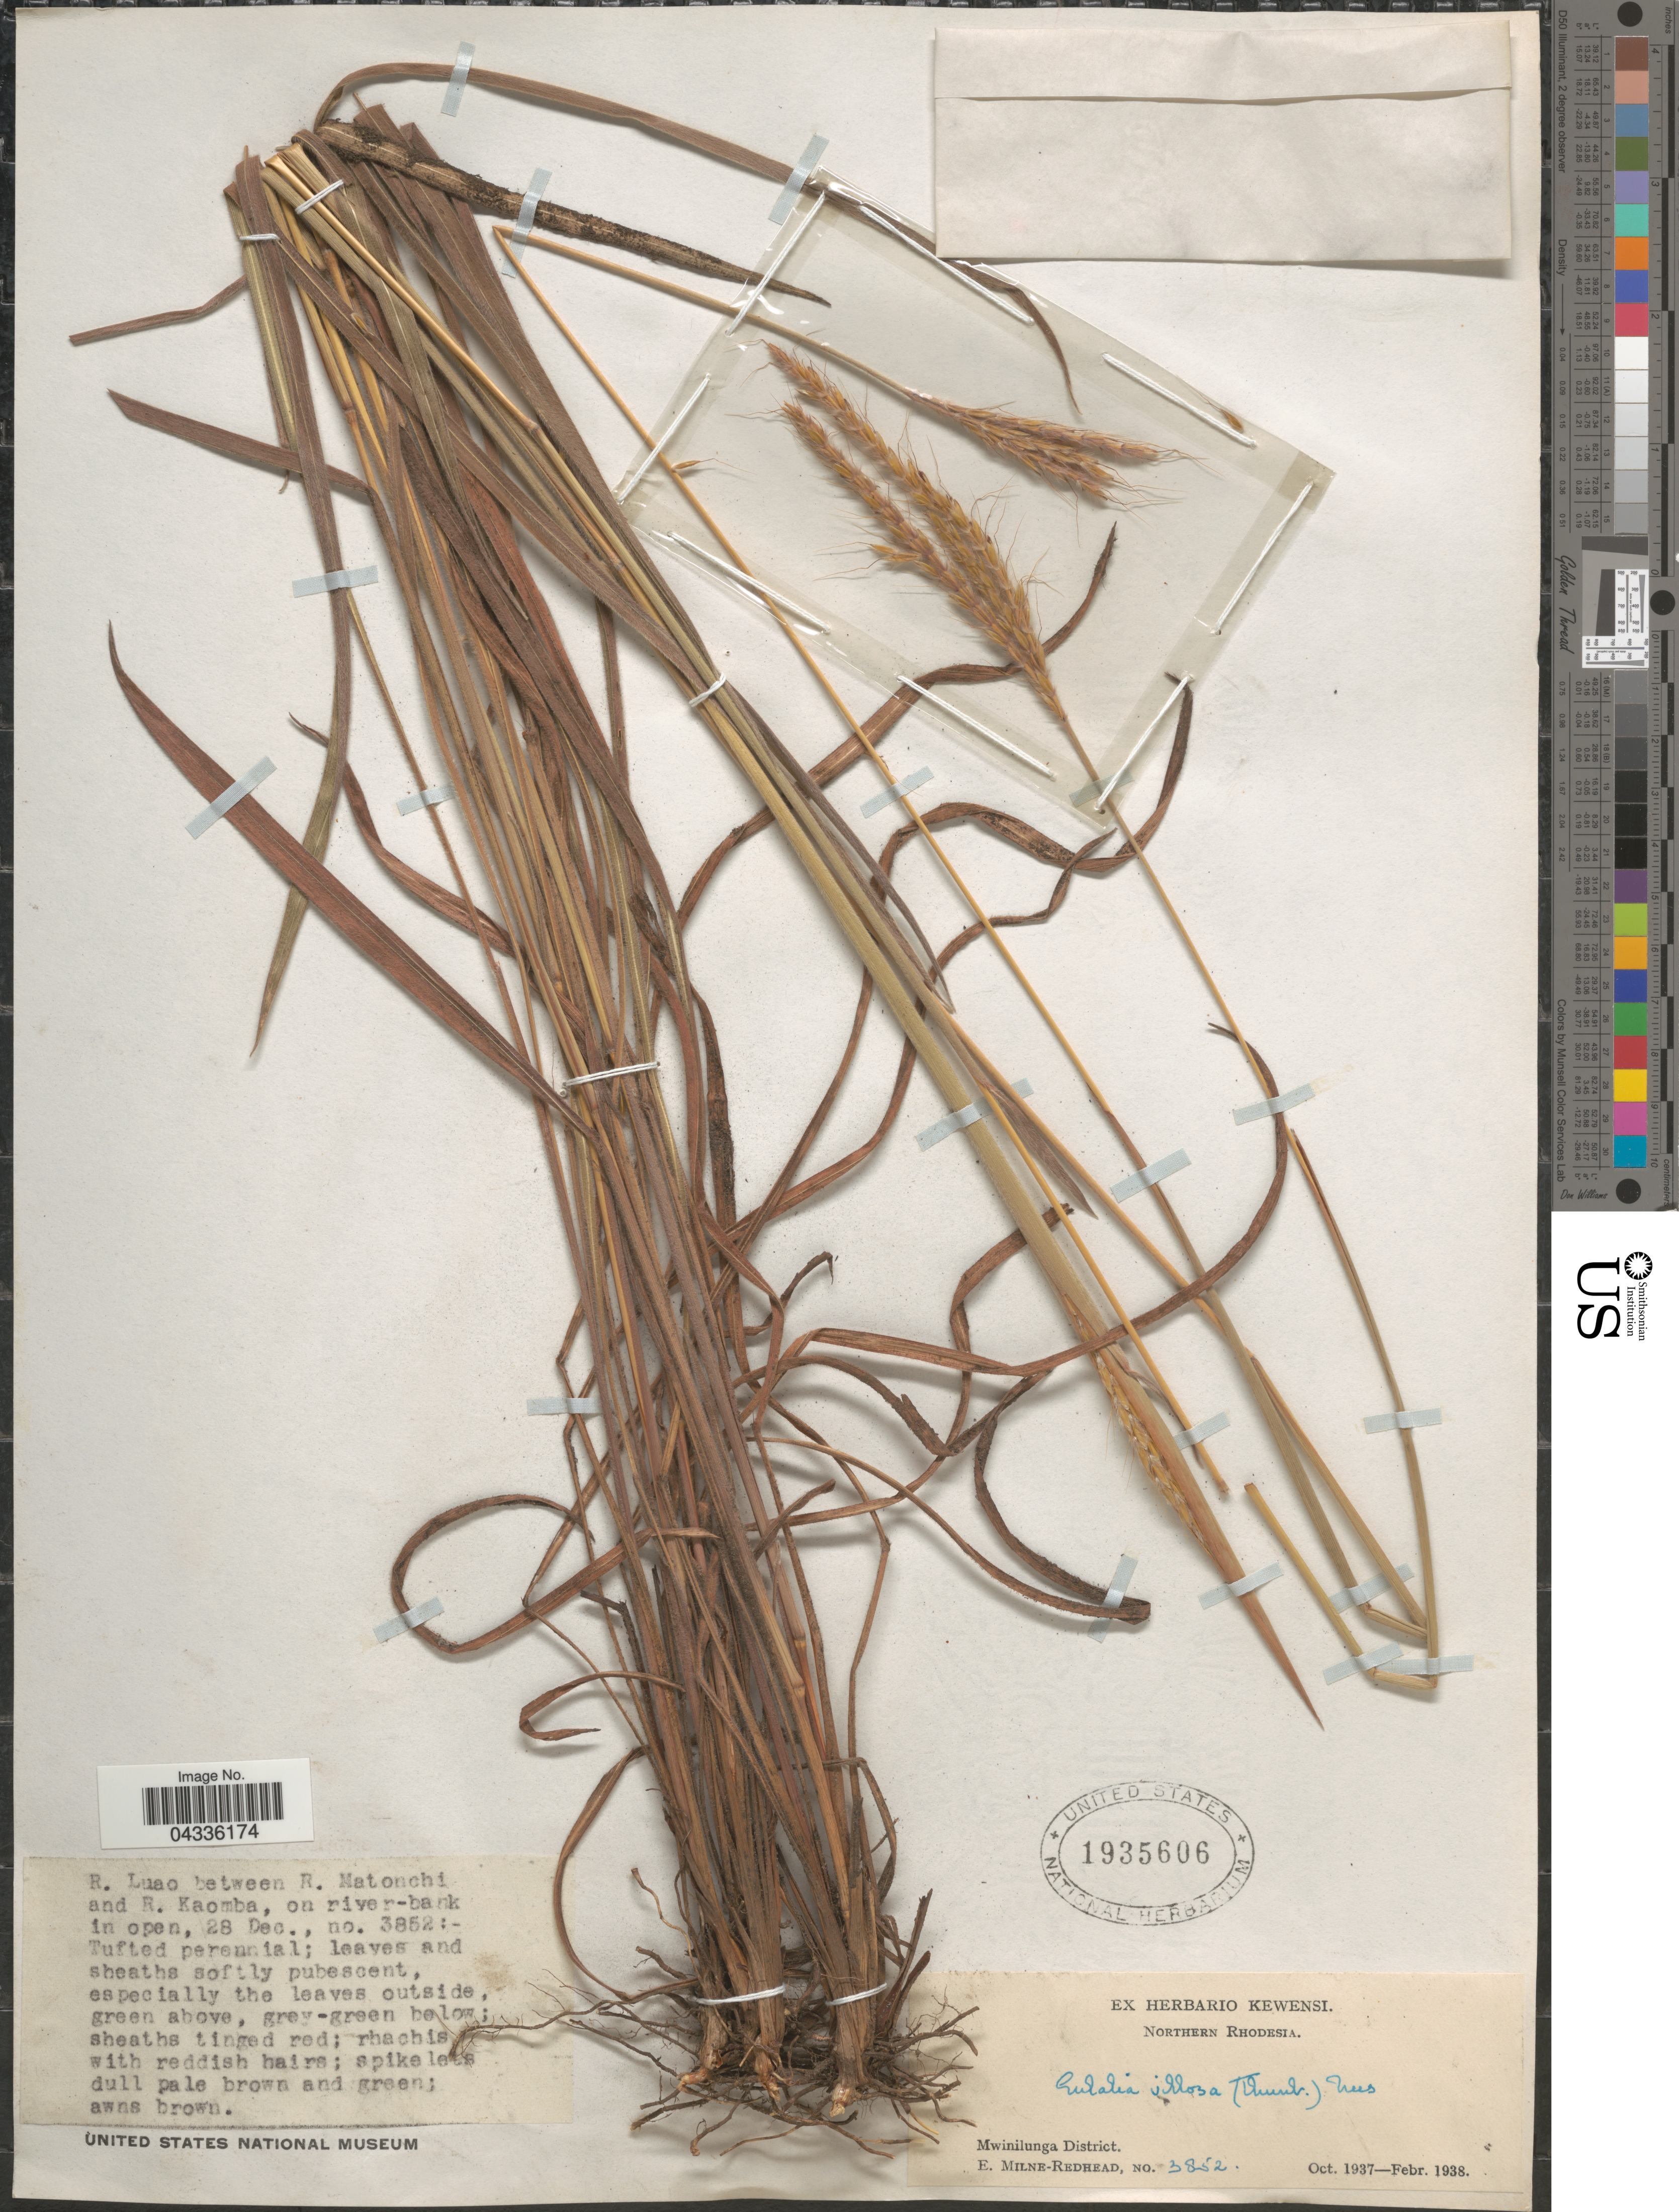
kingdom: Plantae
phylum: Tracheophyta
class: Liliopsida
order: Poales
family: Poaceae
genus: Eulalia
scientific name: Eulalia villosa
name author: (Thunb.) Nees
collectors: E. W. Milne-Redhead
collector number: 3852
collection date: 1937-12-28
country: Zambia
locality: Northern Rhodesia. Mwinilunga District. R. Luao between R. Matonchi and R. Kaomba, on river-bank in open.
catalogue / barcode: US 1935606